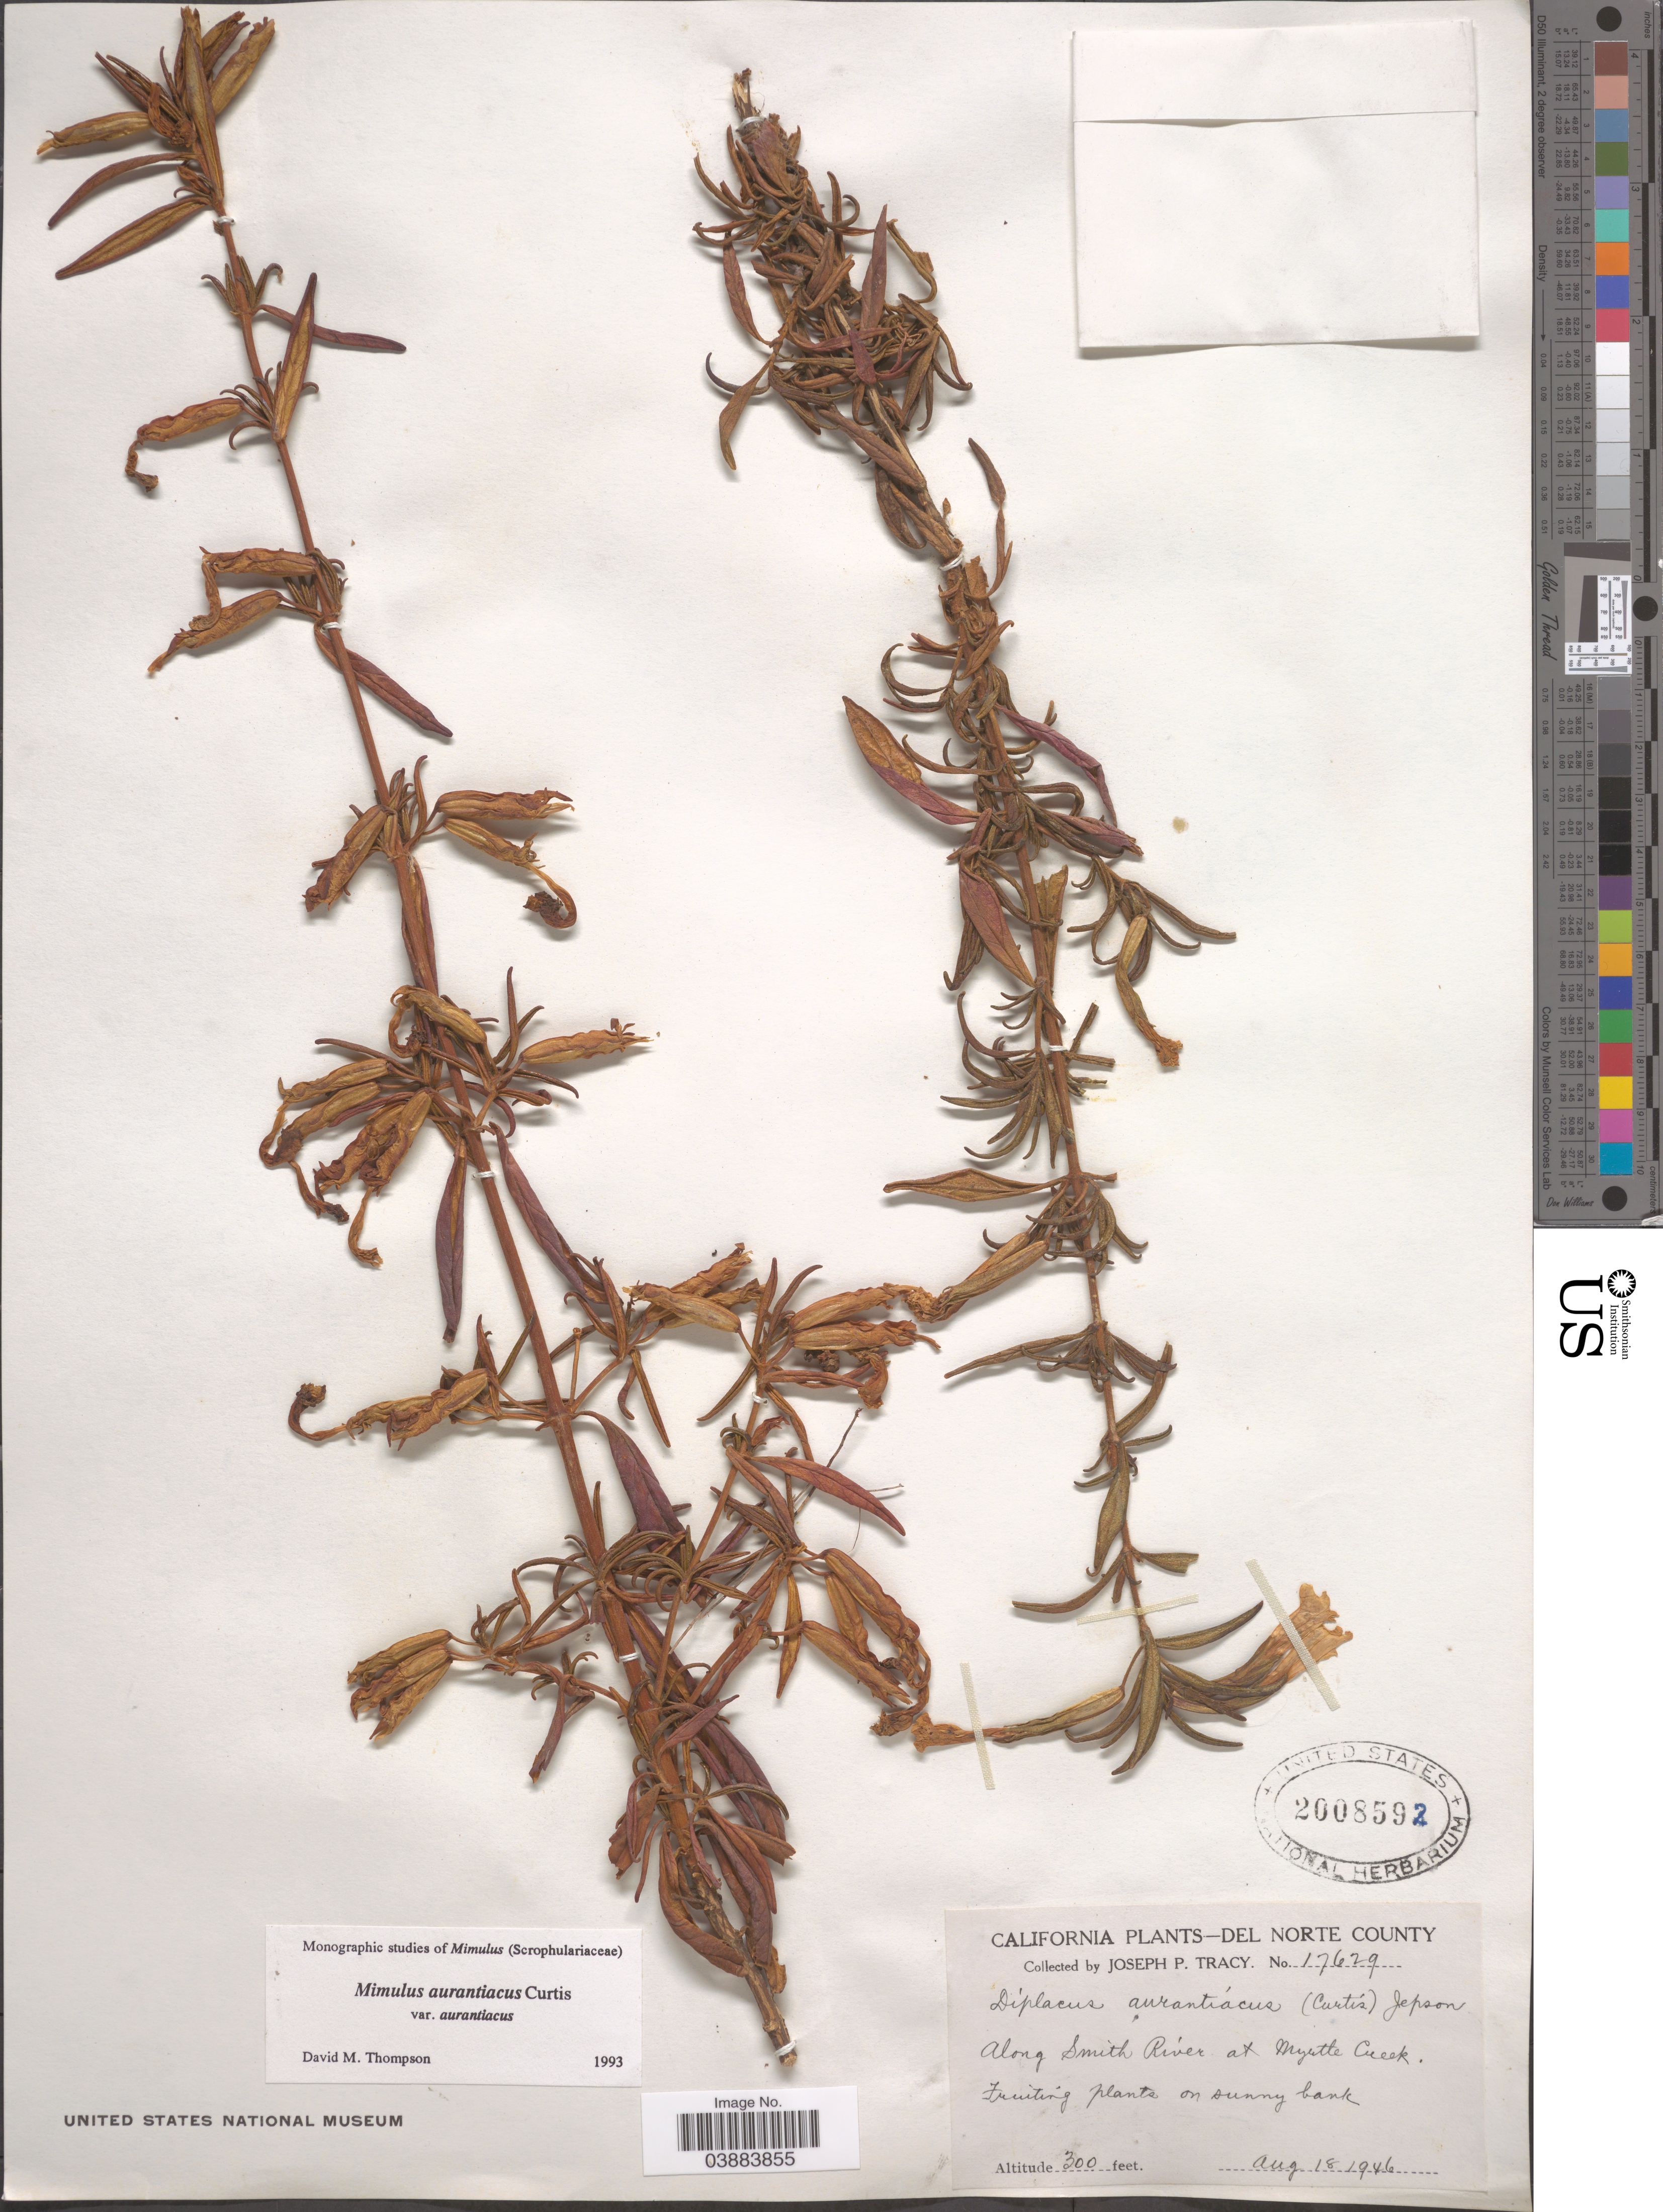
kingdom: Plantae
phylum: Tracheophyta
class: Magnoliopsida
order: Lamiales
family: Phrymaceae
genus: Diplacus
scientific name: Diplacus aurantiacus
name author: (Curtis) Jeps.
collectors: J. Tracy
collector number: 17629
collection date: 1946-08-18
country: United States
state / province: California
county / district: Del Norte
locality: Del Norte County. Along Smith River at Myrtle Creek.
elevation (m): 91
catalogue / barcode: US 2008592